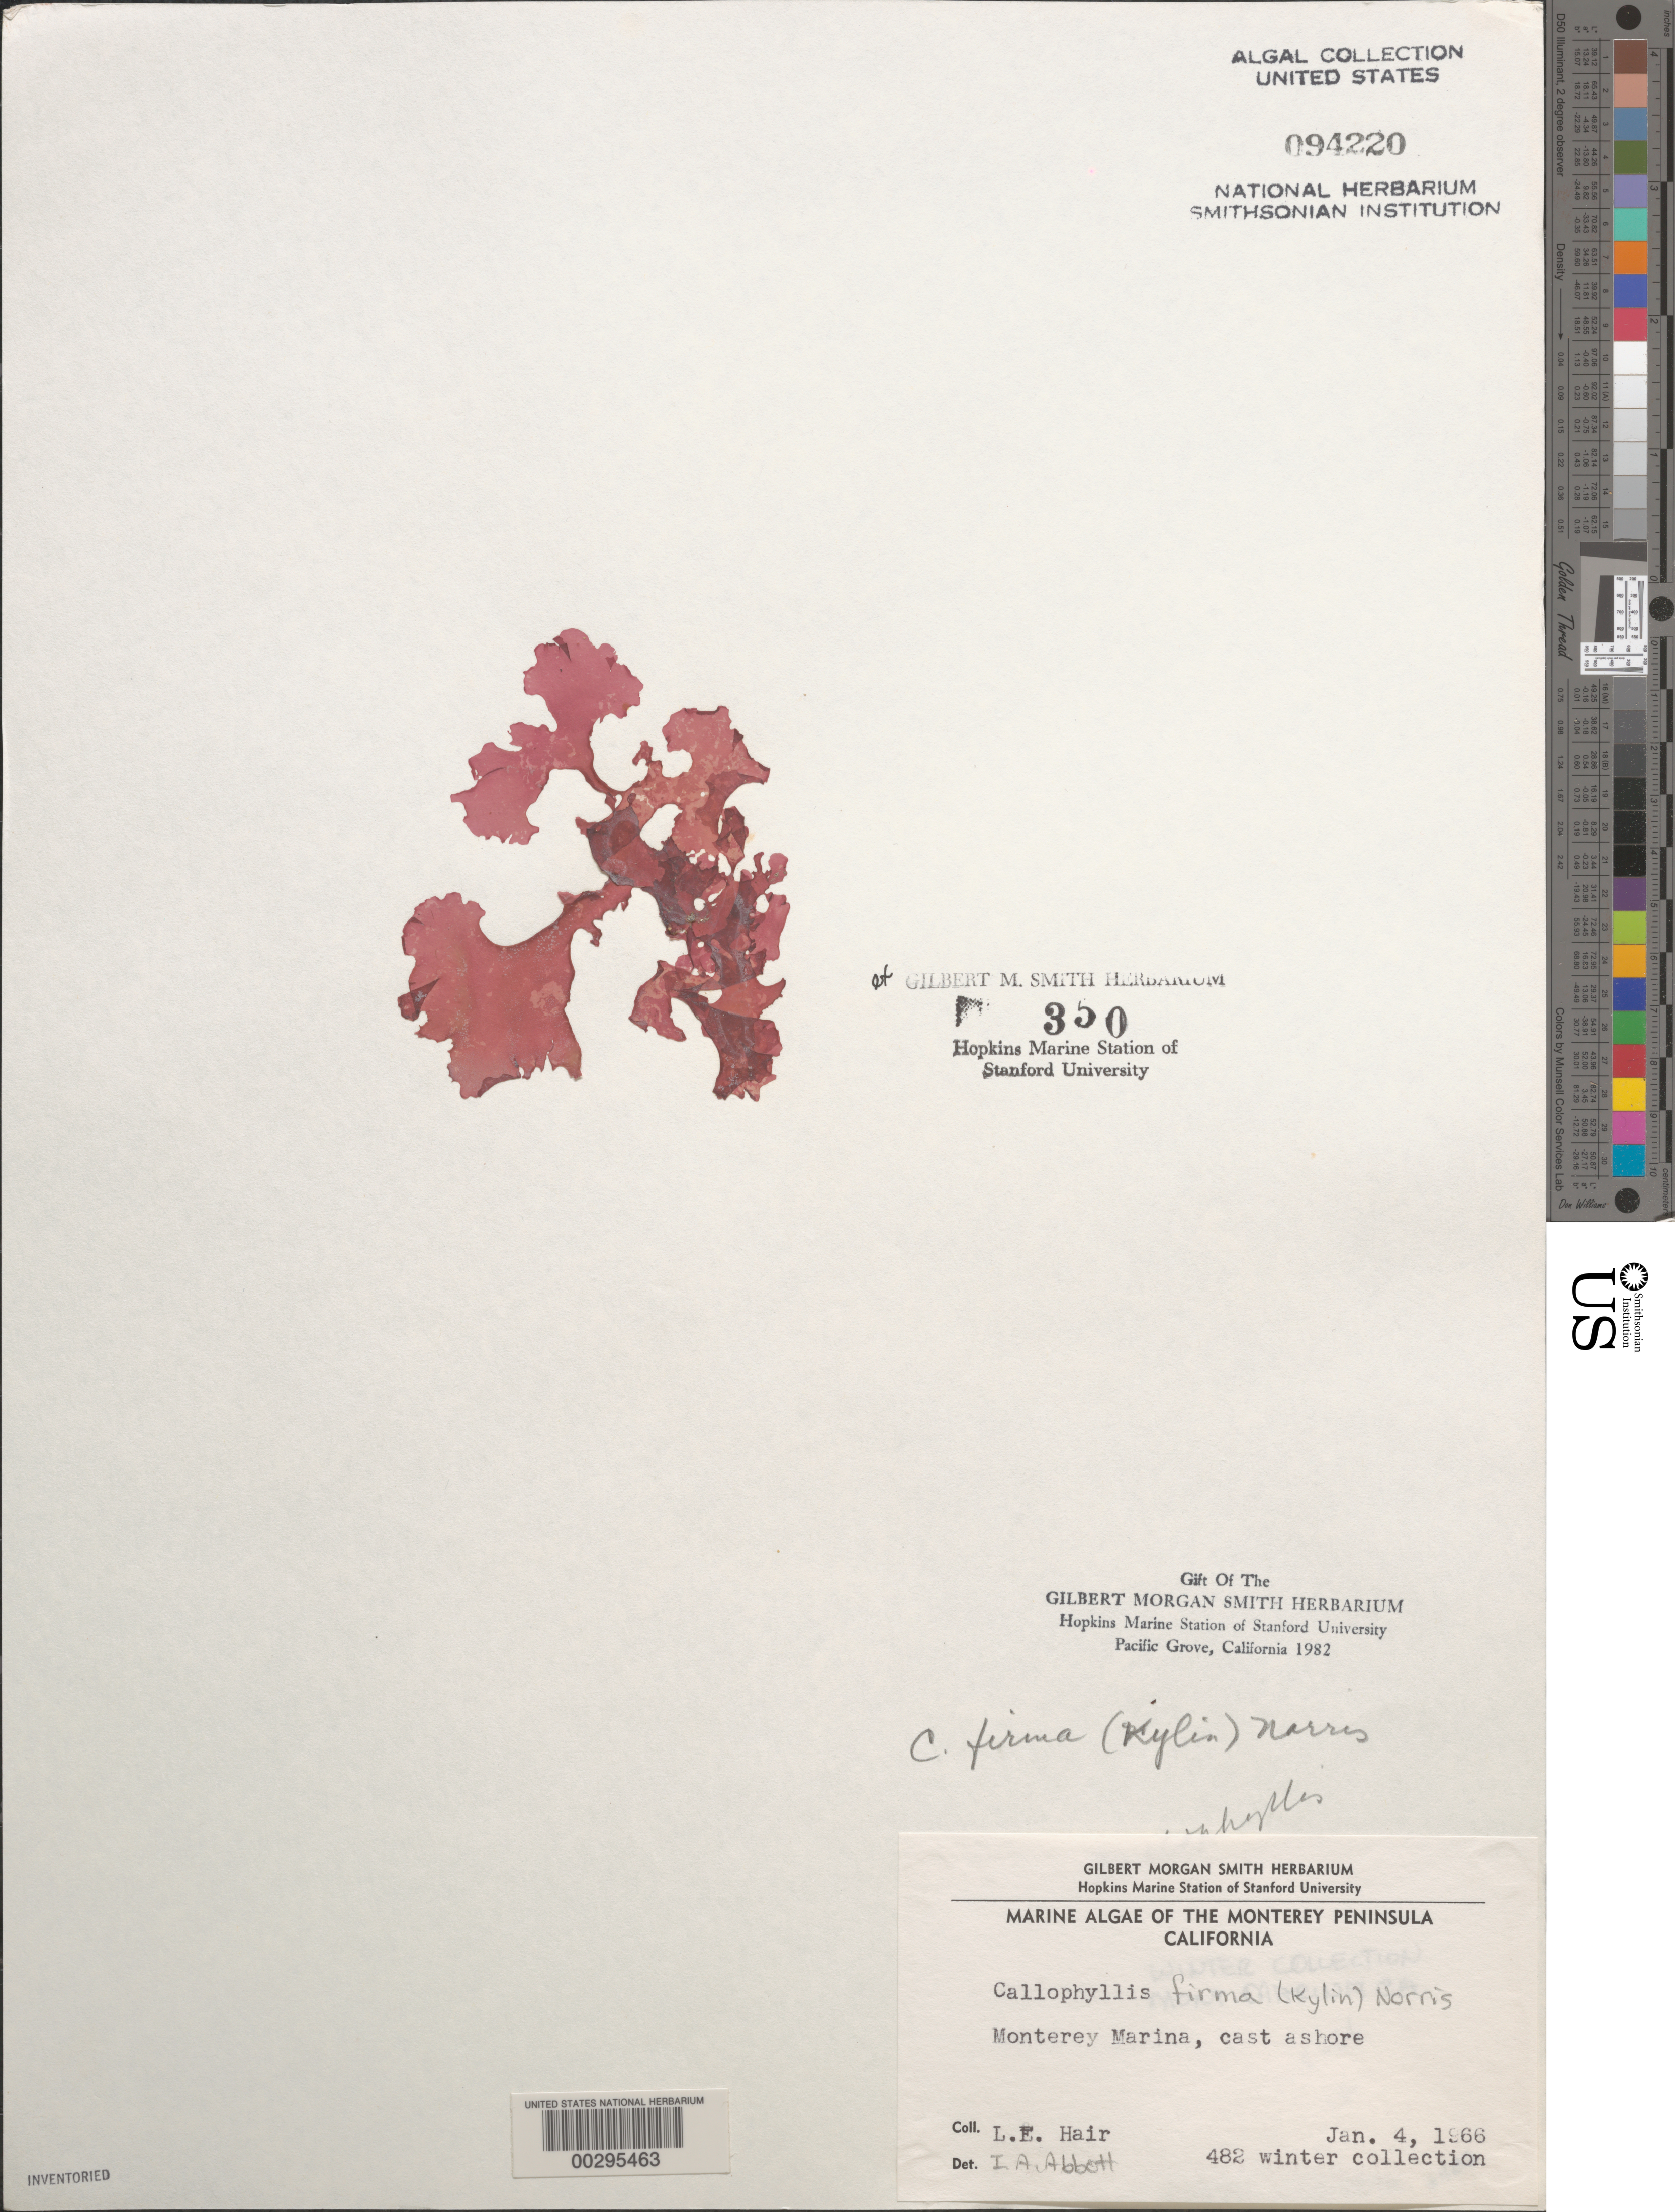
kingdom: Plantae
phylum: Rhodophyta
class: Florideophyceae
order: Gigartinales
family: Kallymeniaceae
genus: Salishia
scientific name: Salishia firma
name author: (Kylin) Clarkston & G.W. Saunders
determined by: Algae name updating Project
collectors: L. Hair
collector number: Leh 482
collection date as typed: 04 Jan 1966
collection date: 1966-01-04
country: United States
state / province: California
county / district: Monterey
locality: Monterey Marina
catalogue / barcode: US 94220